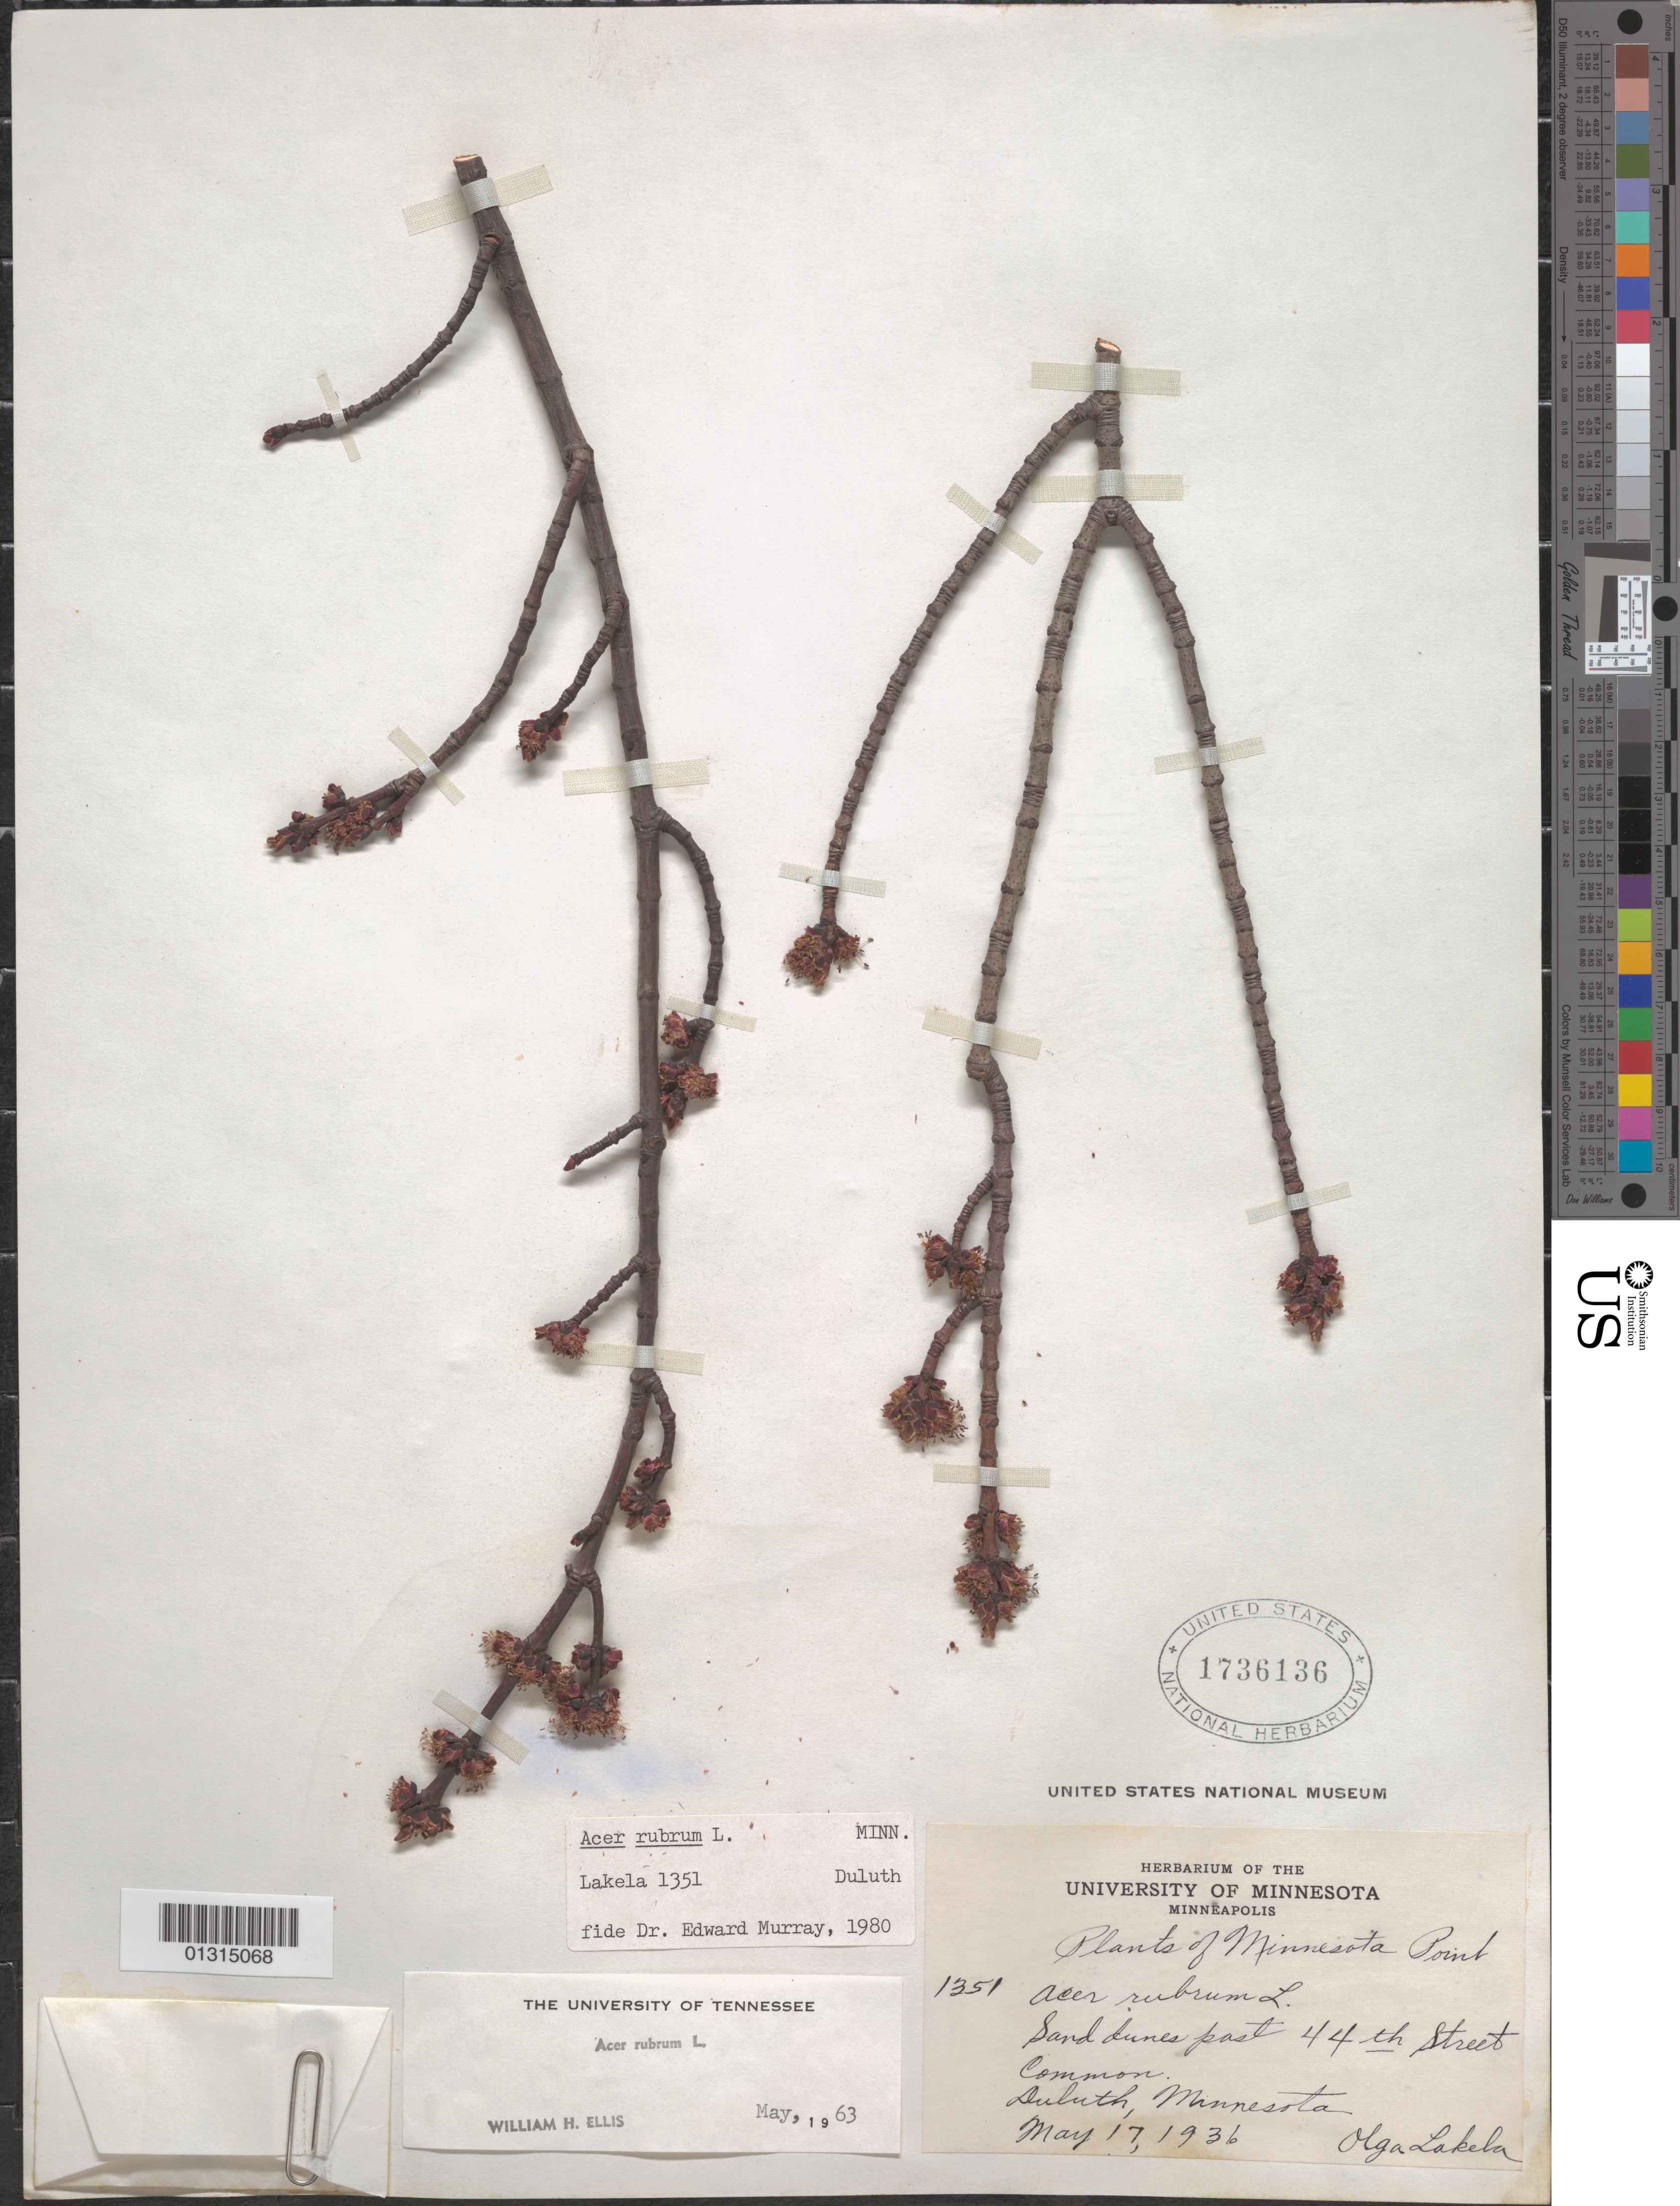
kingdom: Plantae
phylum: Tracheophyta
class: Magnoliopsida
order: Sapindales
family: Sapindaceae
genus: Acer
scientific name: Acer rubrum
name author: L.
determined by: Ellis, W. H.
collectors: O. K. Lakela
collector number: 1351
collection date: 1936-05-17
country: United States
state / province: Minnesota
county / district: Saint Louis County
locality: Duluth, 44th Street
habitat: Sand dunes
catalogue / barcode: US 1736136